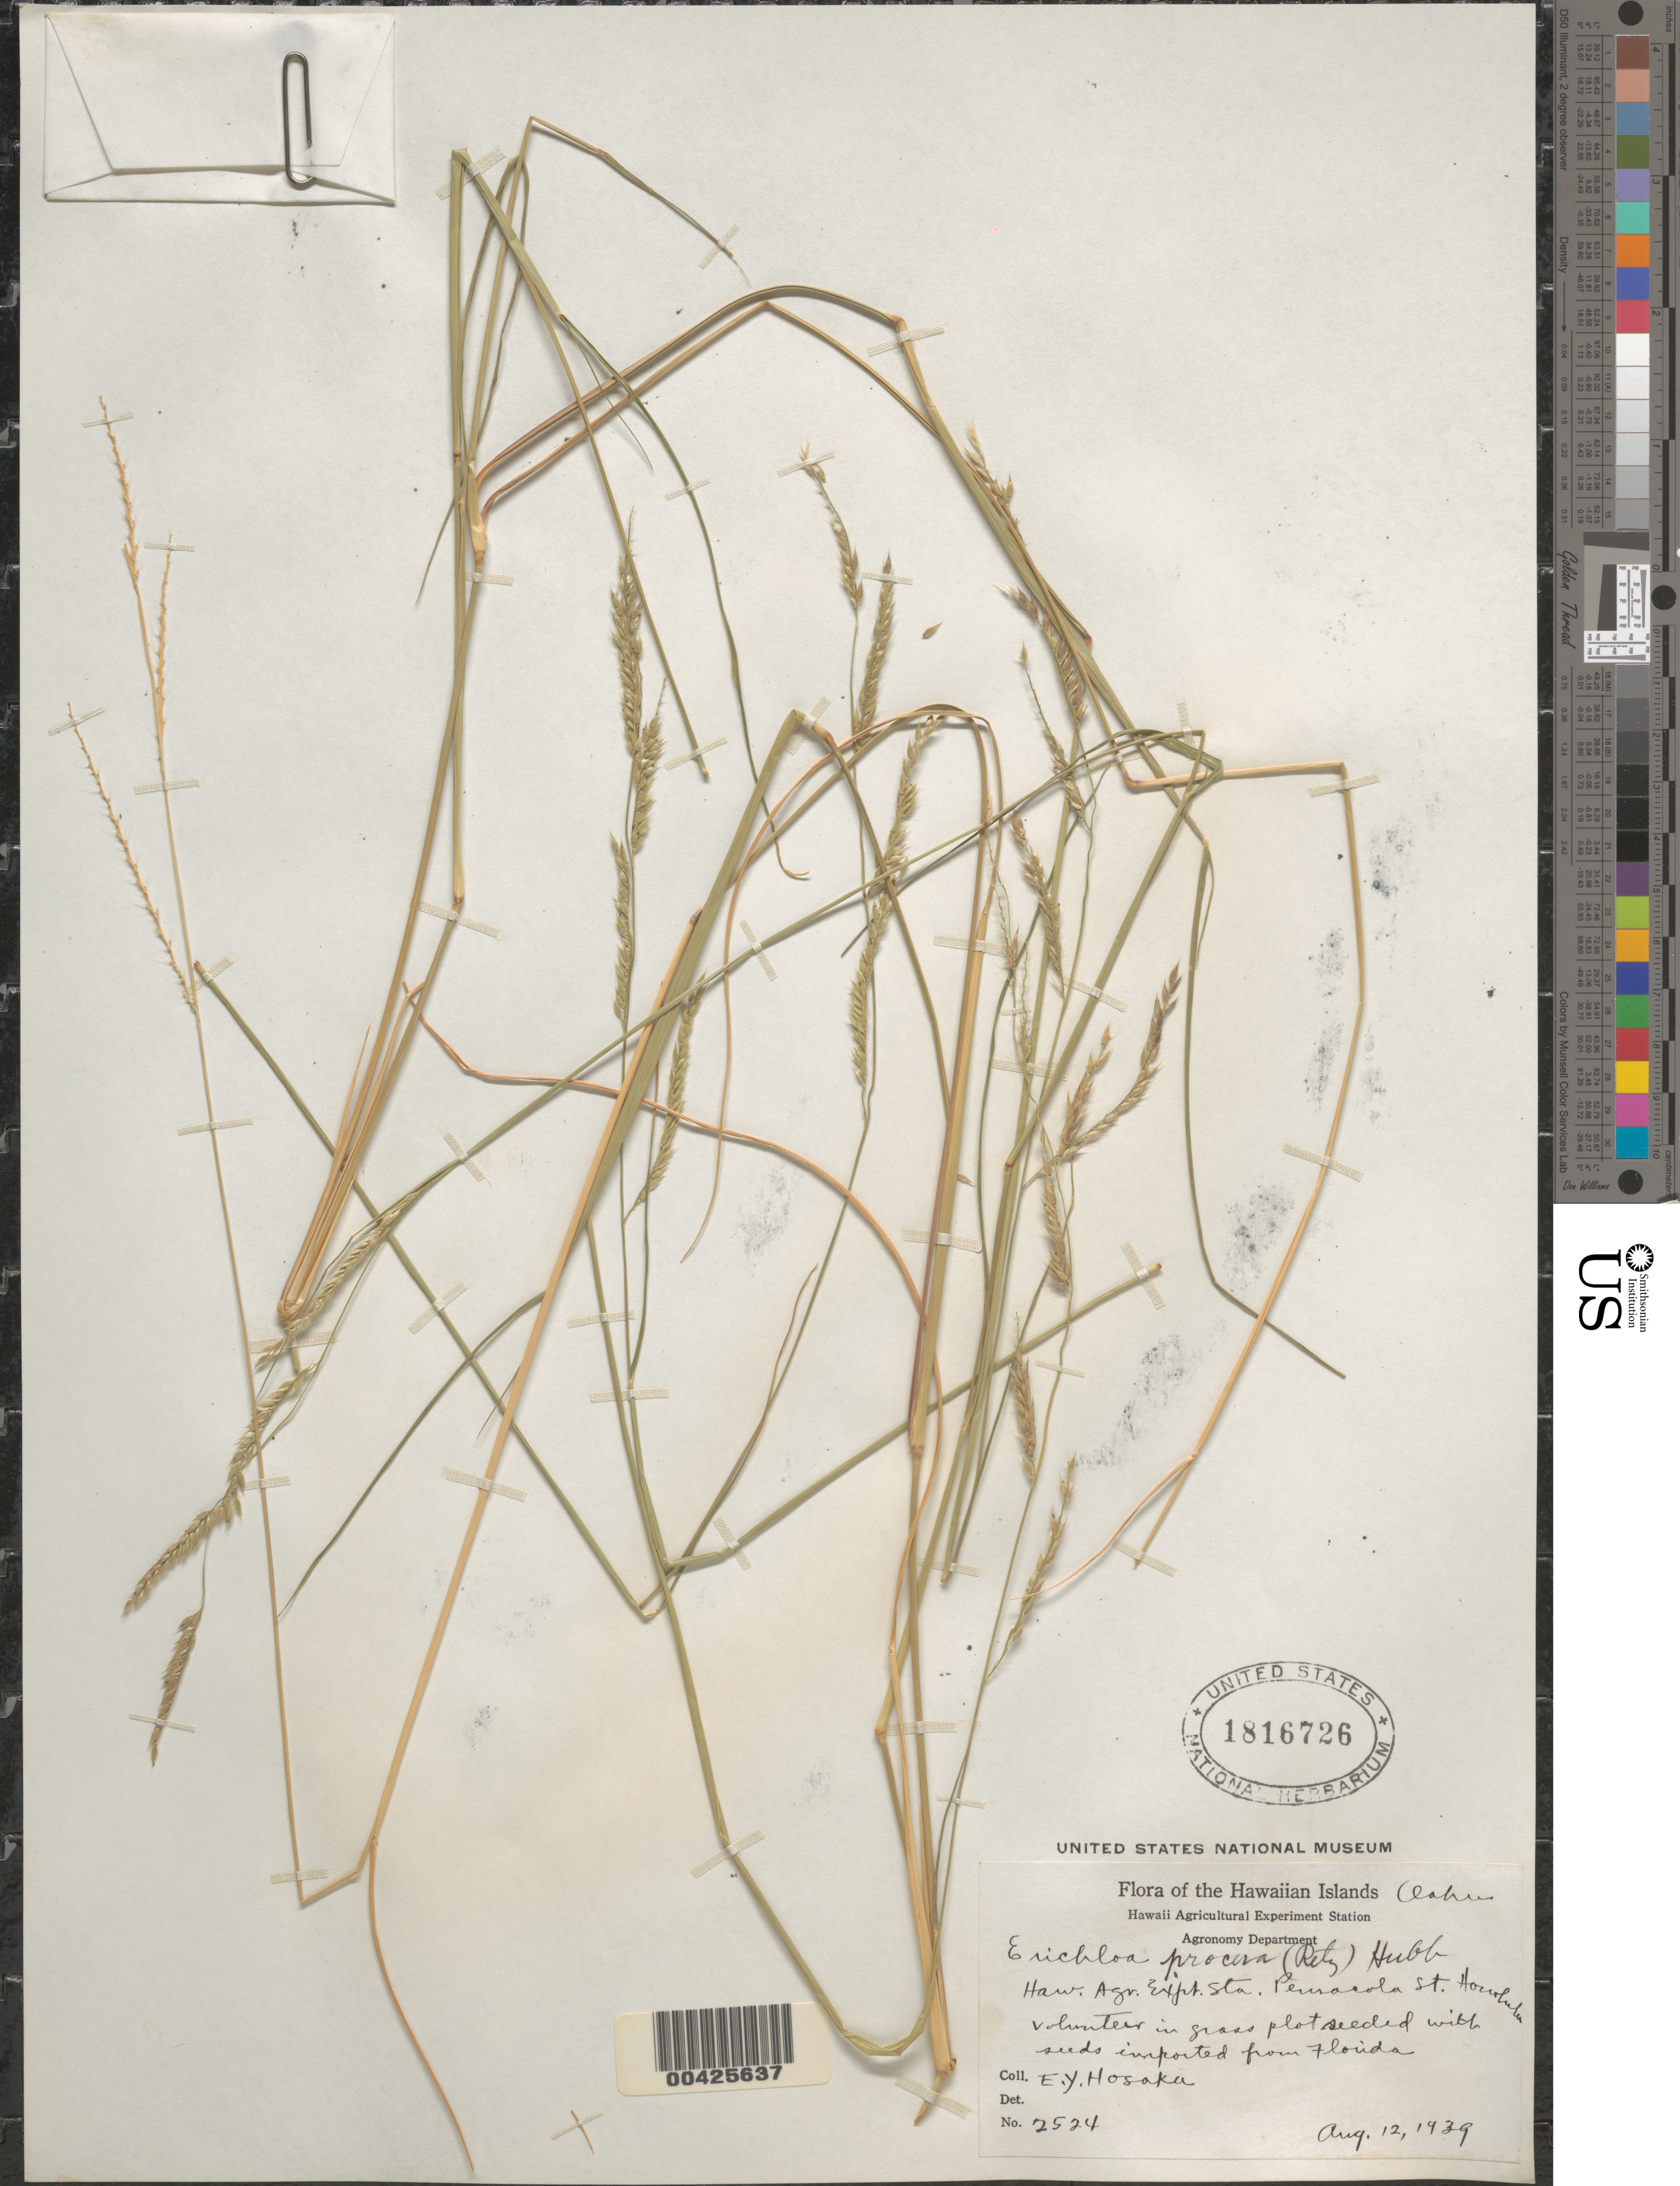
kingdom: Plantae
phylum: Tracheophyta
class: Liliopsida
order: Poales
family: Poaceae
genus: Eriochloa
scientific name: Eriochloa procera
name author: (Retz.) C.E. Hubb.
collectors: E. Y. Hosaka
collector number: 2524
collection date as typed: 12 Aug 1939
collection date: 1939-08-12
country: United States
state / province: Hawaii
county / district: Honolulu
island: Oahu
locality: Haw. Agr. Expt. Sta., Pensacola Street, Honolulu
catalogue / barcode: US 1816726